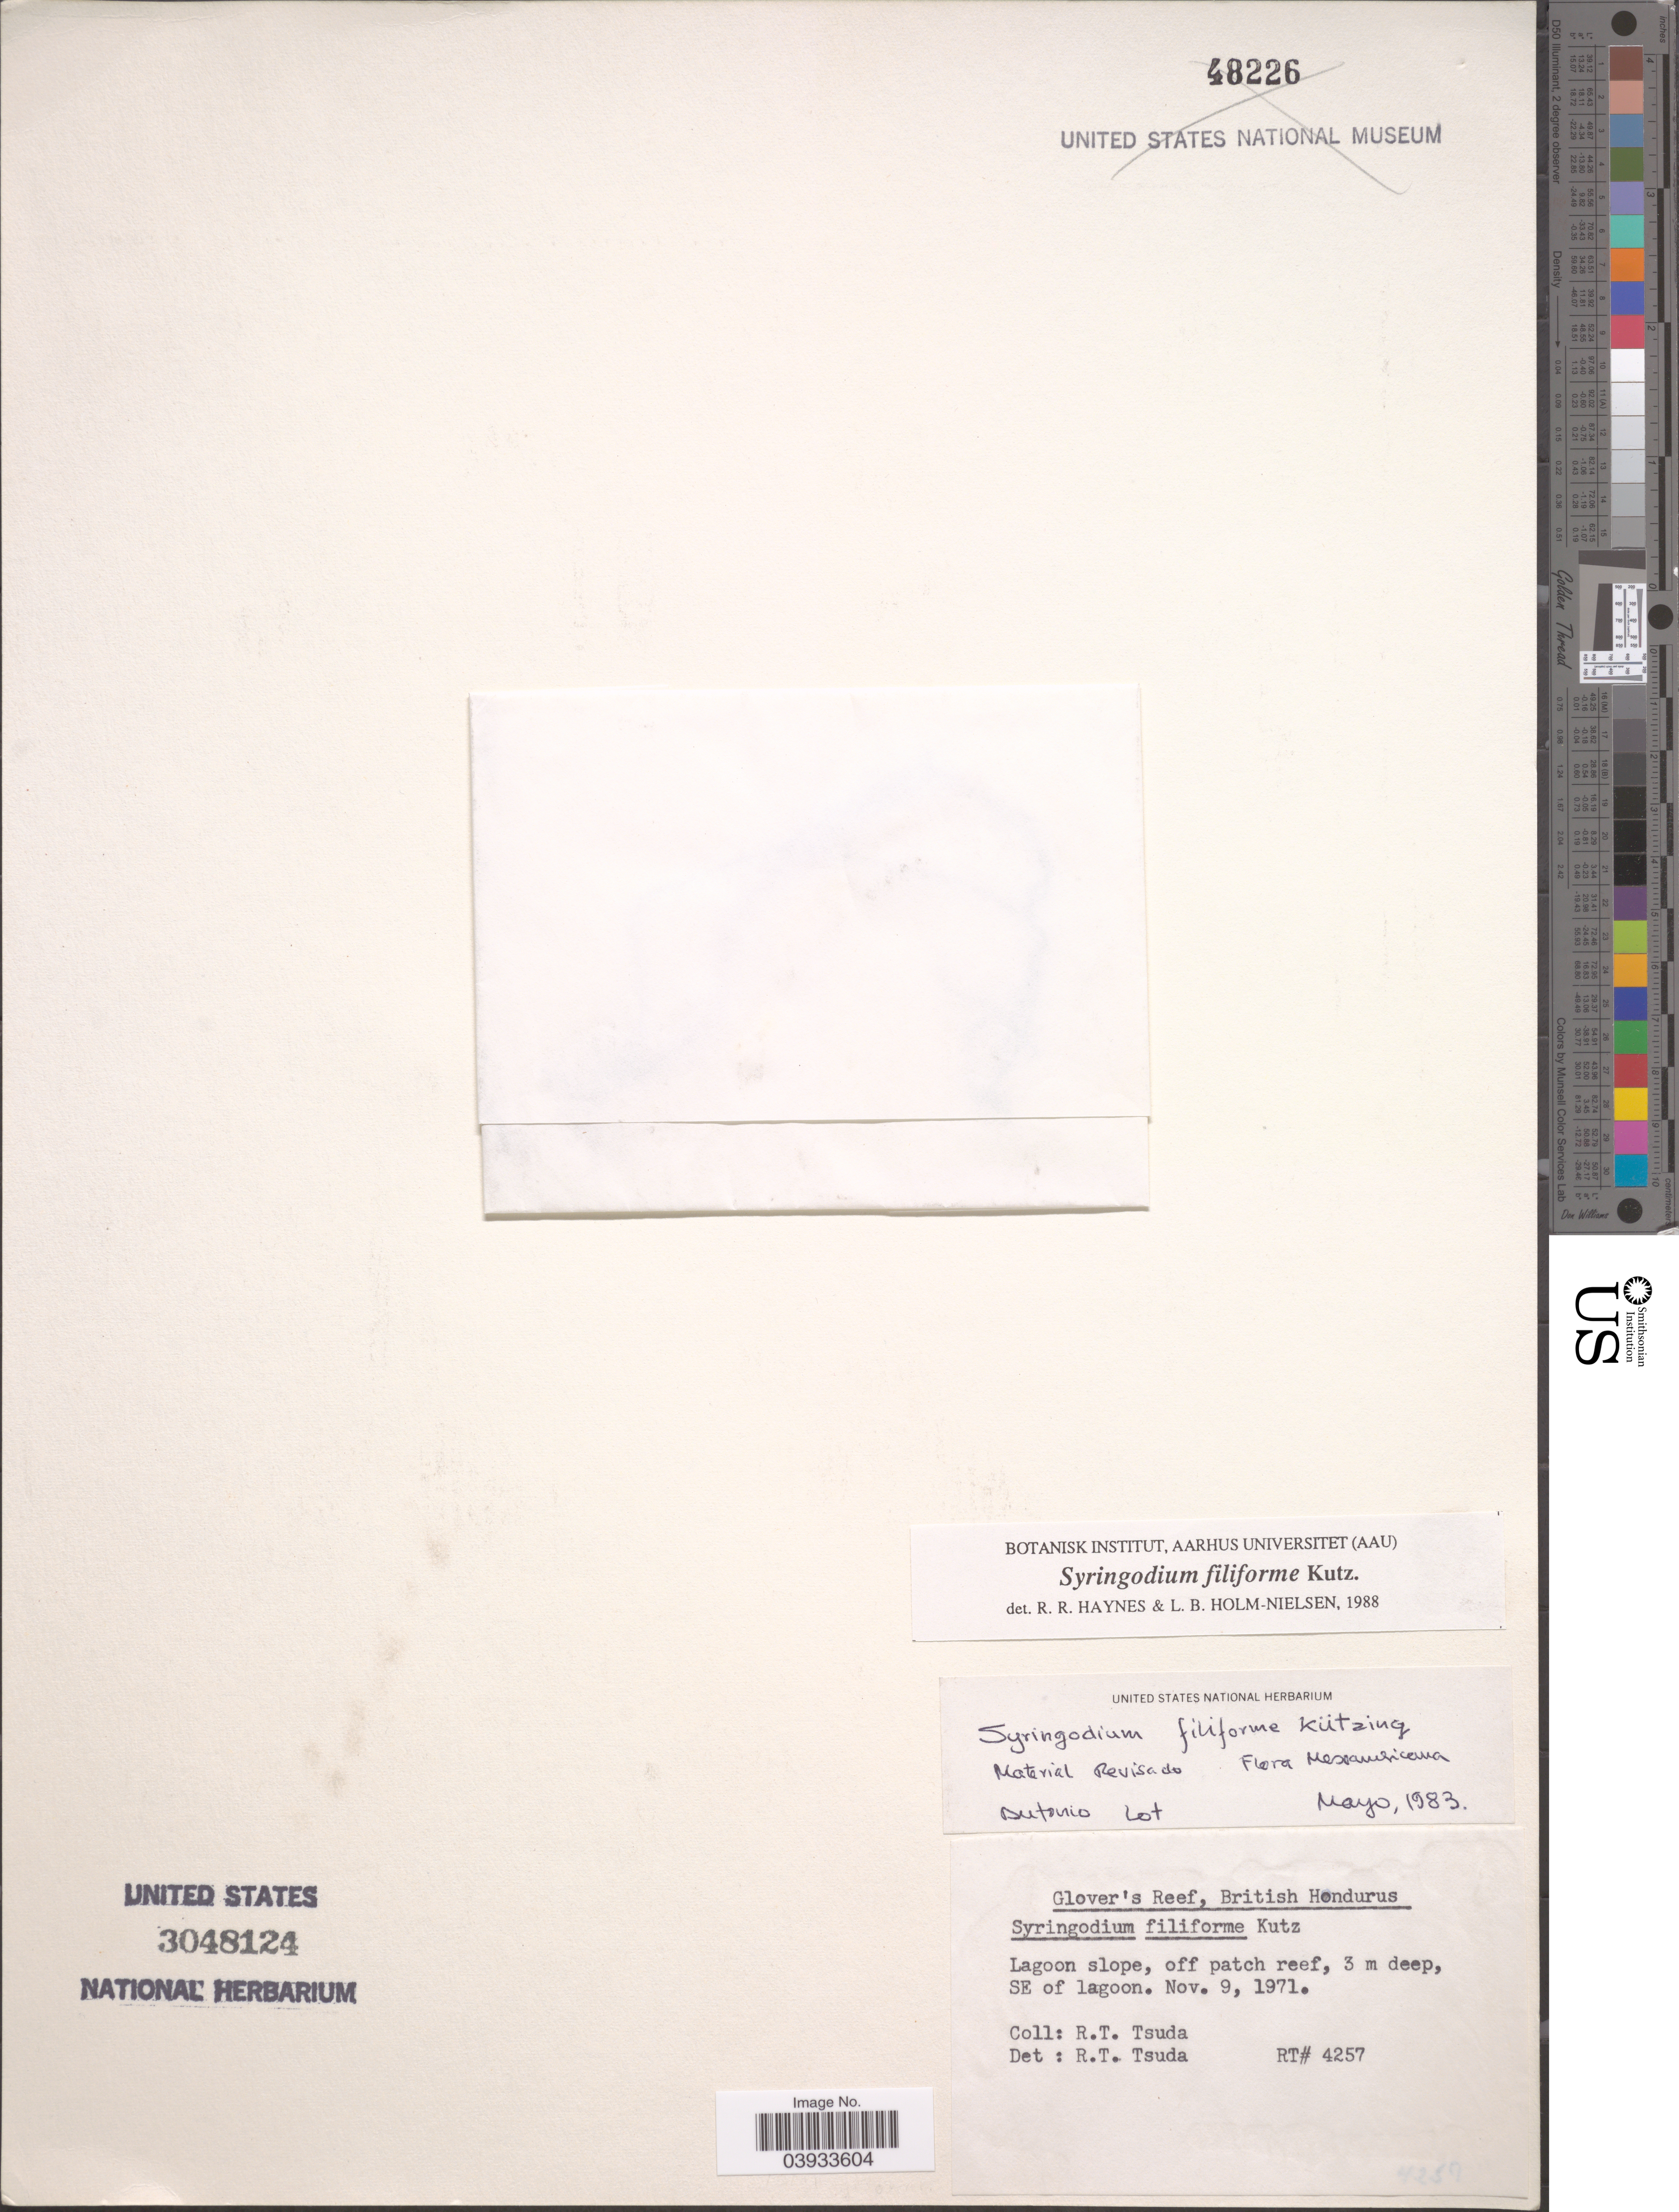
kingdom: Plantae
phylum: Tracheophyta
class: Liliopsida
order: Alismatales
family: Cymodoceaceae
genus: Syringodium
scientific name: Syringodium filiforme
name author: Kütz.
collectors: R. Tsuda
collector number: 4257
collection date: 1971-11-09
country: Belize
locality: Glover's Reef, British Honduras. Lagoon slope, off patch reef, SE of lagoon.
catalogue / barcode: US 3048124